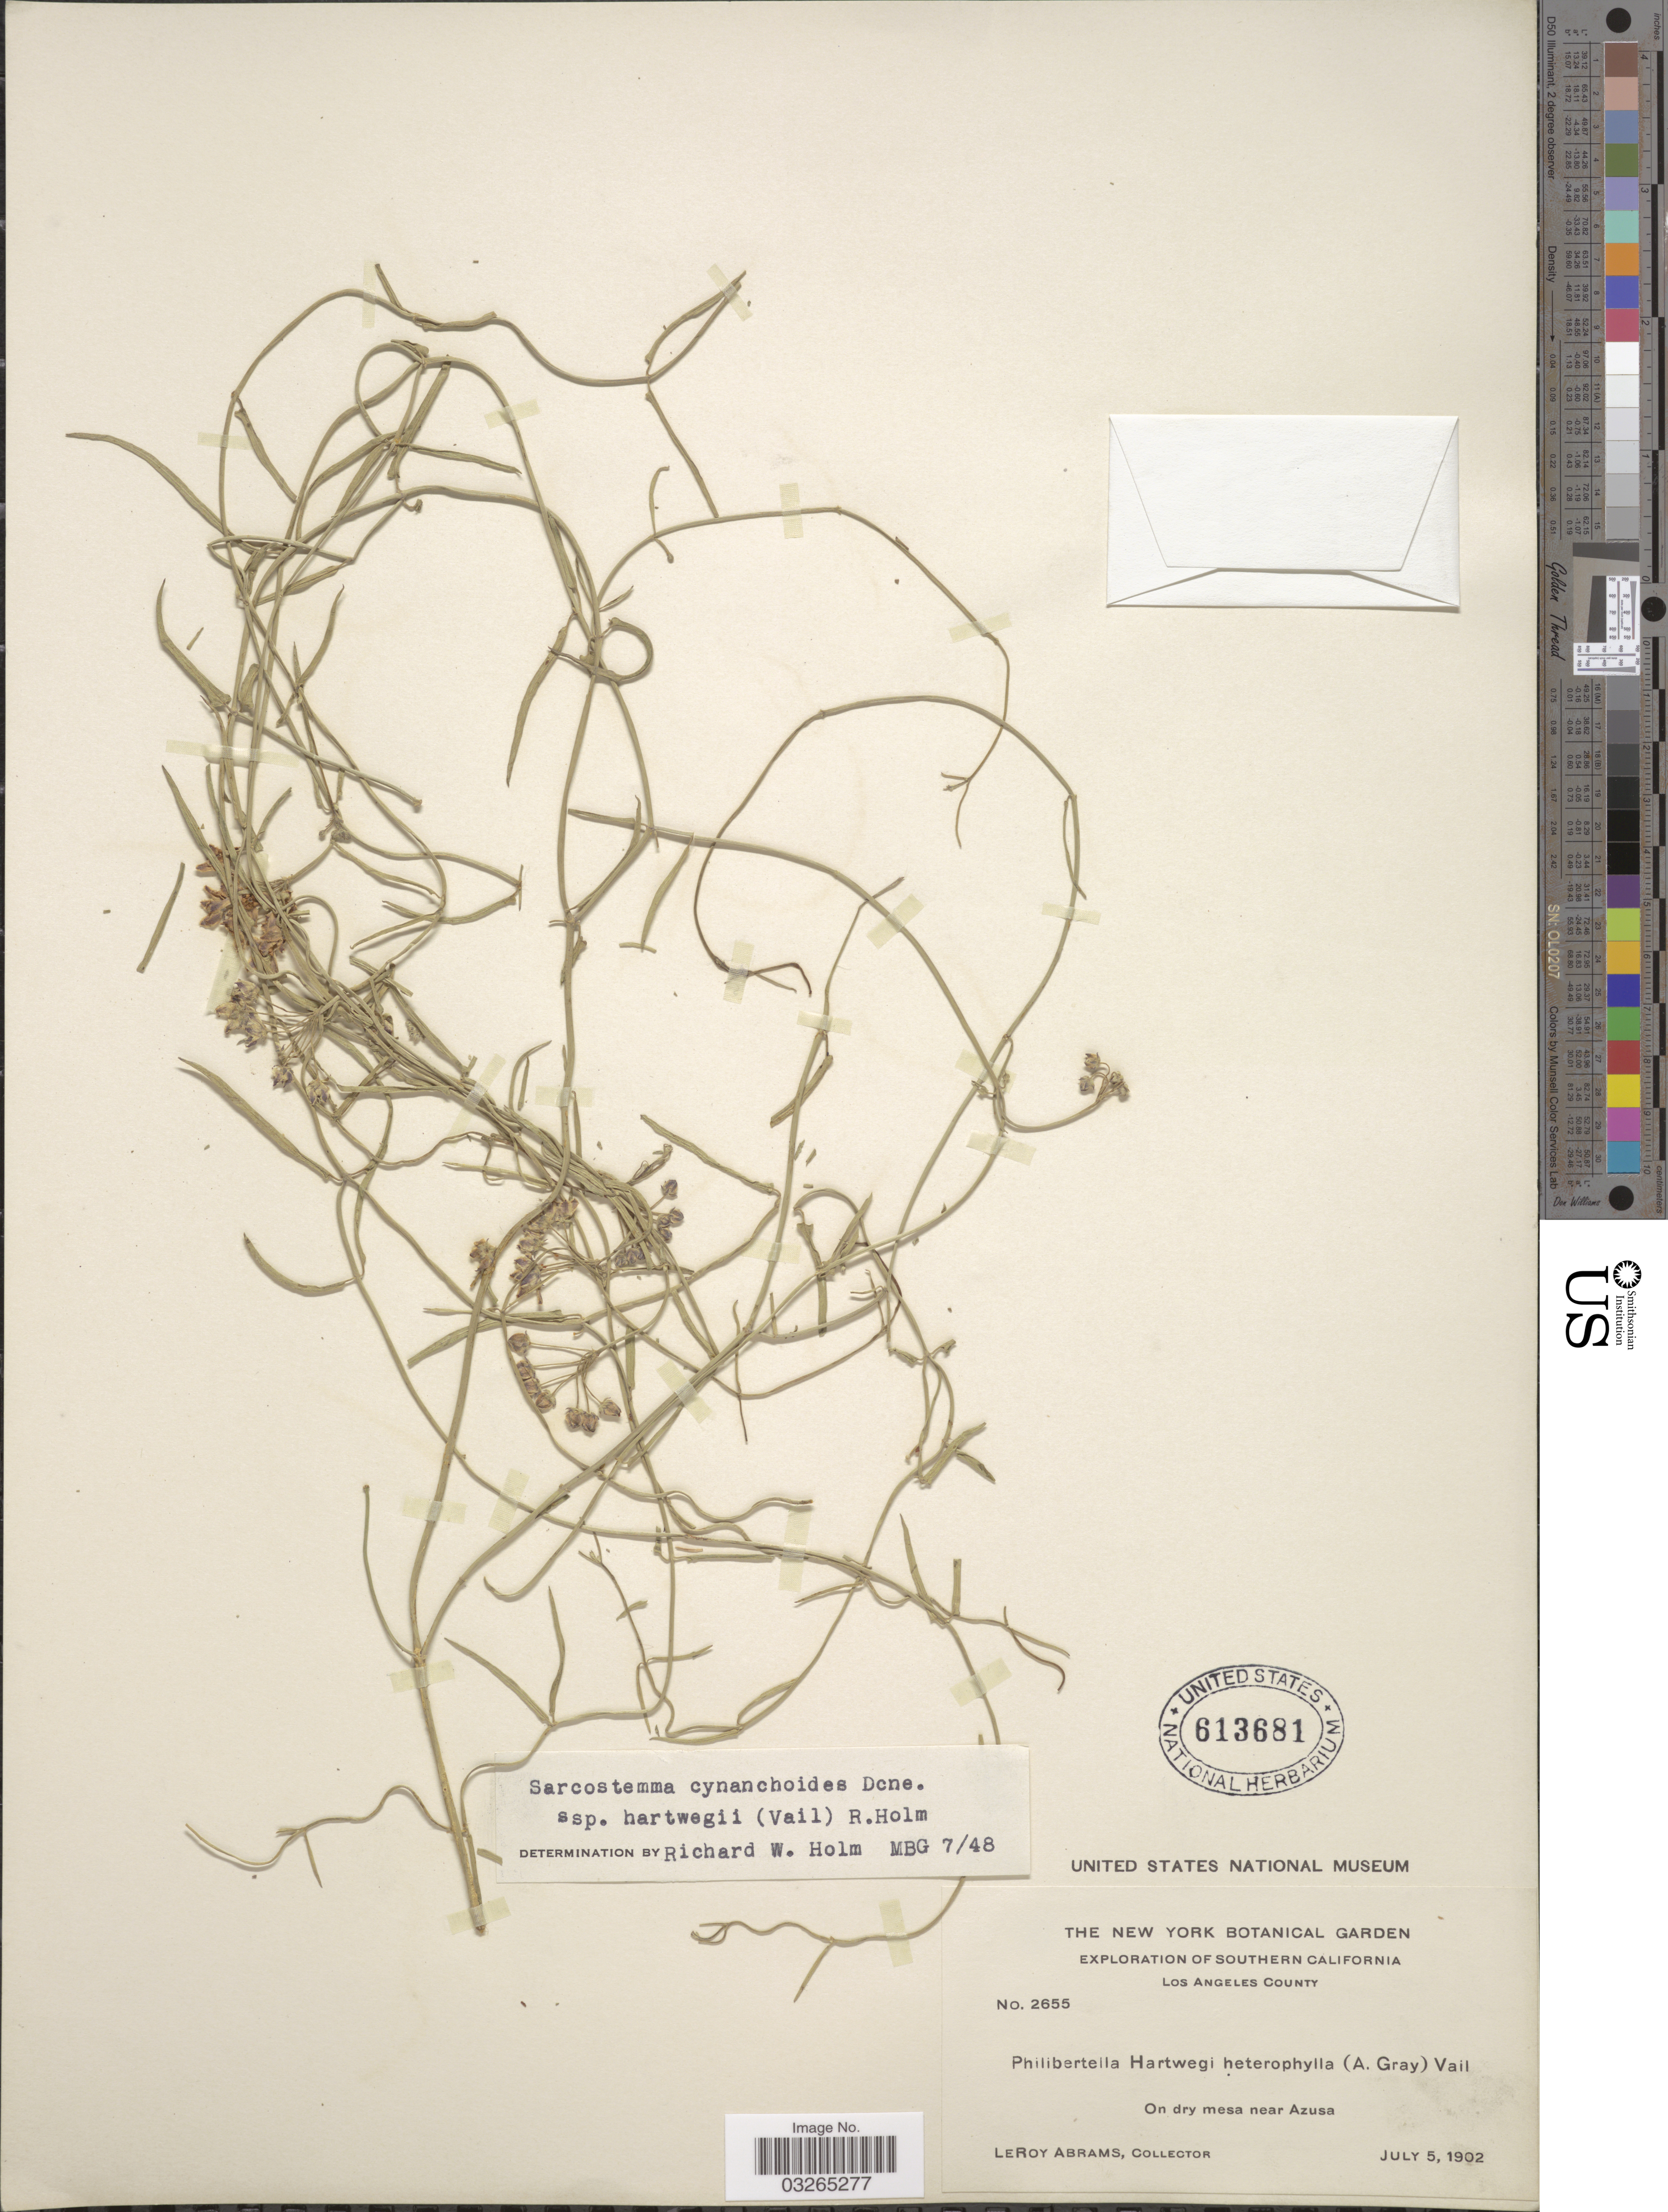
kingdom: Plantae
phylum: Tracheophyta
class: Magnoliopsida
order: Gentianales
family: Apocynaceae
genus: Sarcostemma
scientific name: Sarcostemma cynanchoides var. hartwegii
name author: (R.W. Holm) Shinners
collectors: L. Abrams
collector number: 2655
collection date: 1902-07-05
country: United States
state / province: California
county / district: Los Angeles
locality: Southern California, Los Angeles County, On dry mesa near Azusa.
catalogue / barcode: US 613681